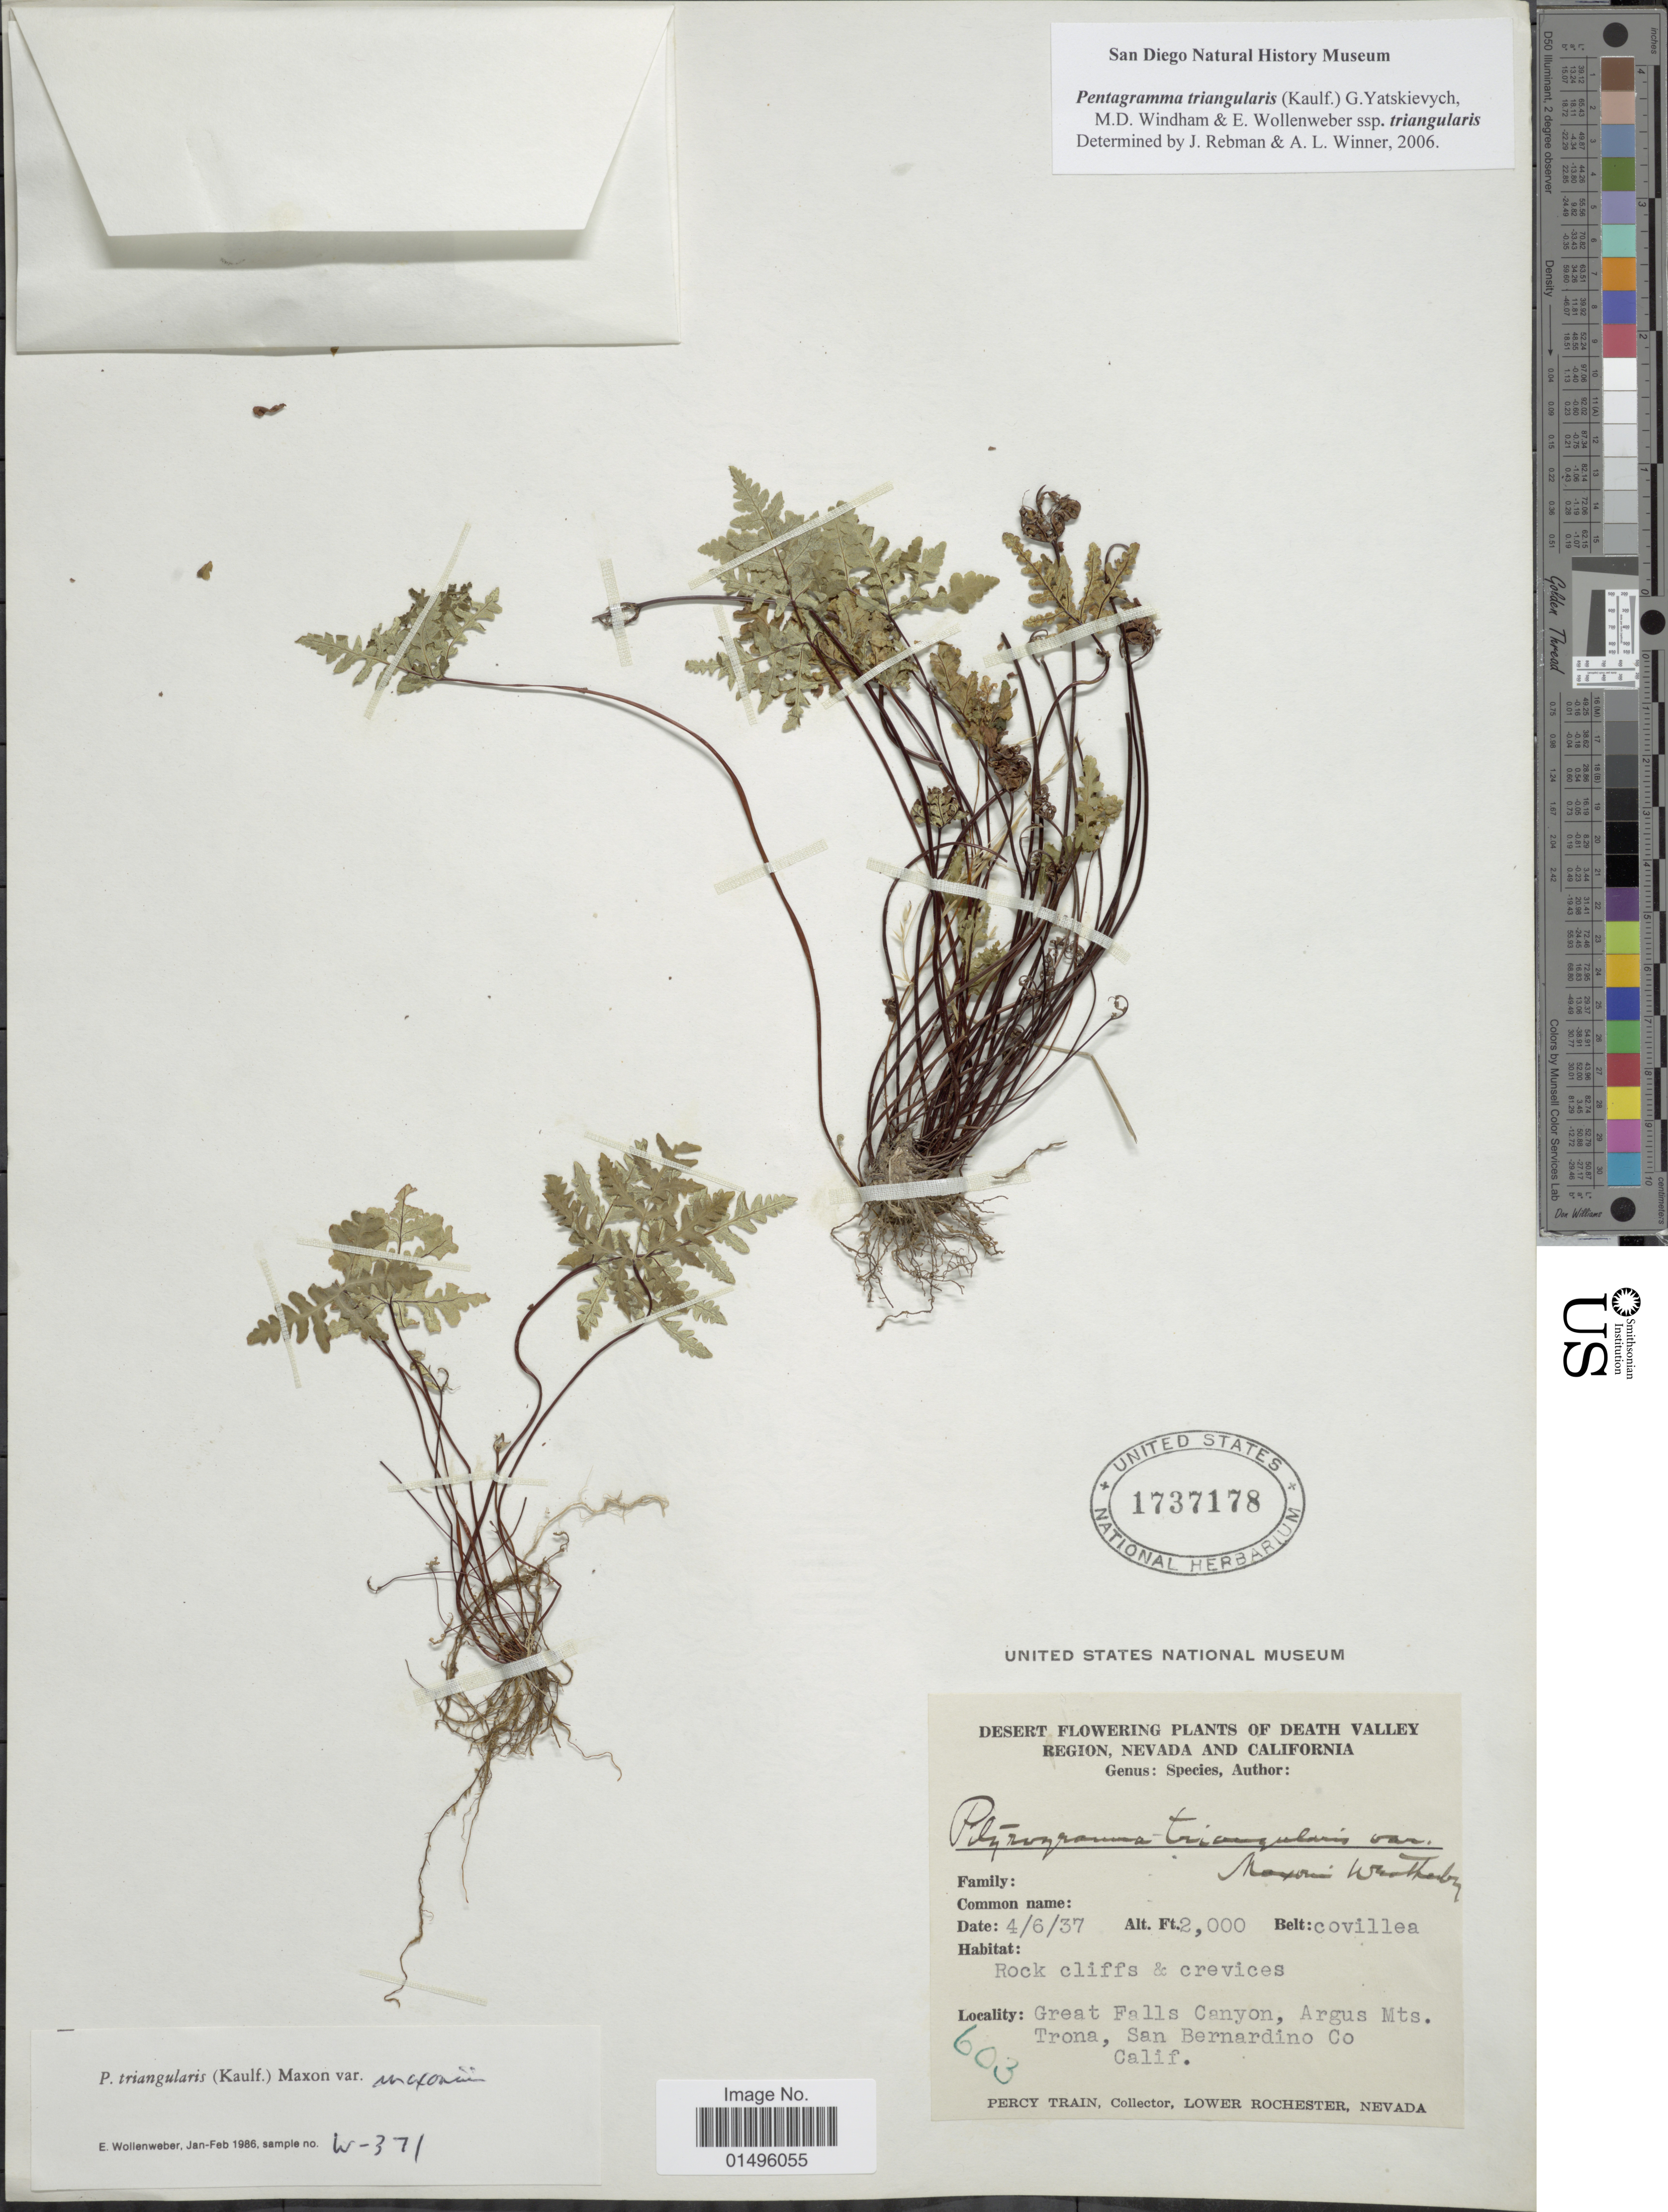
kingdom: Plantae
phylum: Tracheophyta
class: Polypodiopsida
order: Polypodiales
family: Pteridaceae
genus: Pentagramma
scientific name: Pentagramma triangularis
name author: (Kaulf.) Yatsk. et al.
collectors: P. Train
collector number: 603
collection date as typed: Transcribed d/m/y: 6/4/37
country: United States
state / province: California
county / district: San Bernardino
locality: Deathvalley Region, Nevada and California, Great Falls Canyon, Argus Mts. Trona, San Bernardino Co.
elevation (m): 610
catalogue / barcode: US 1737178